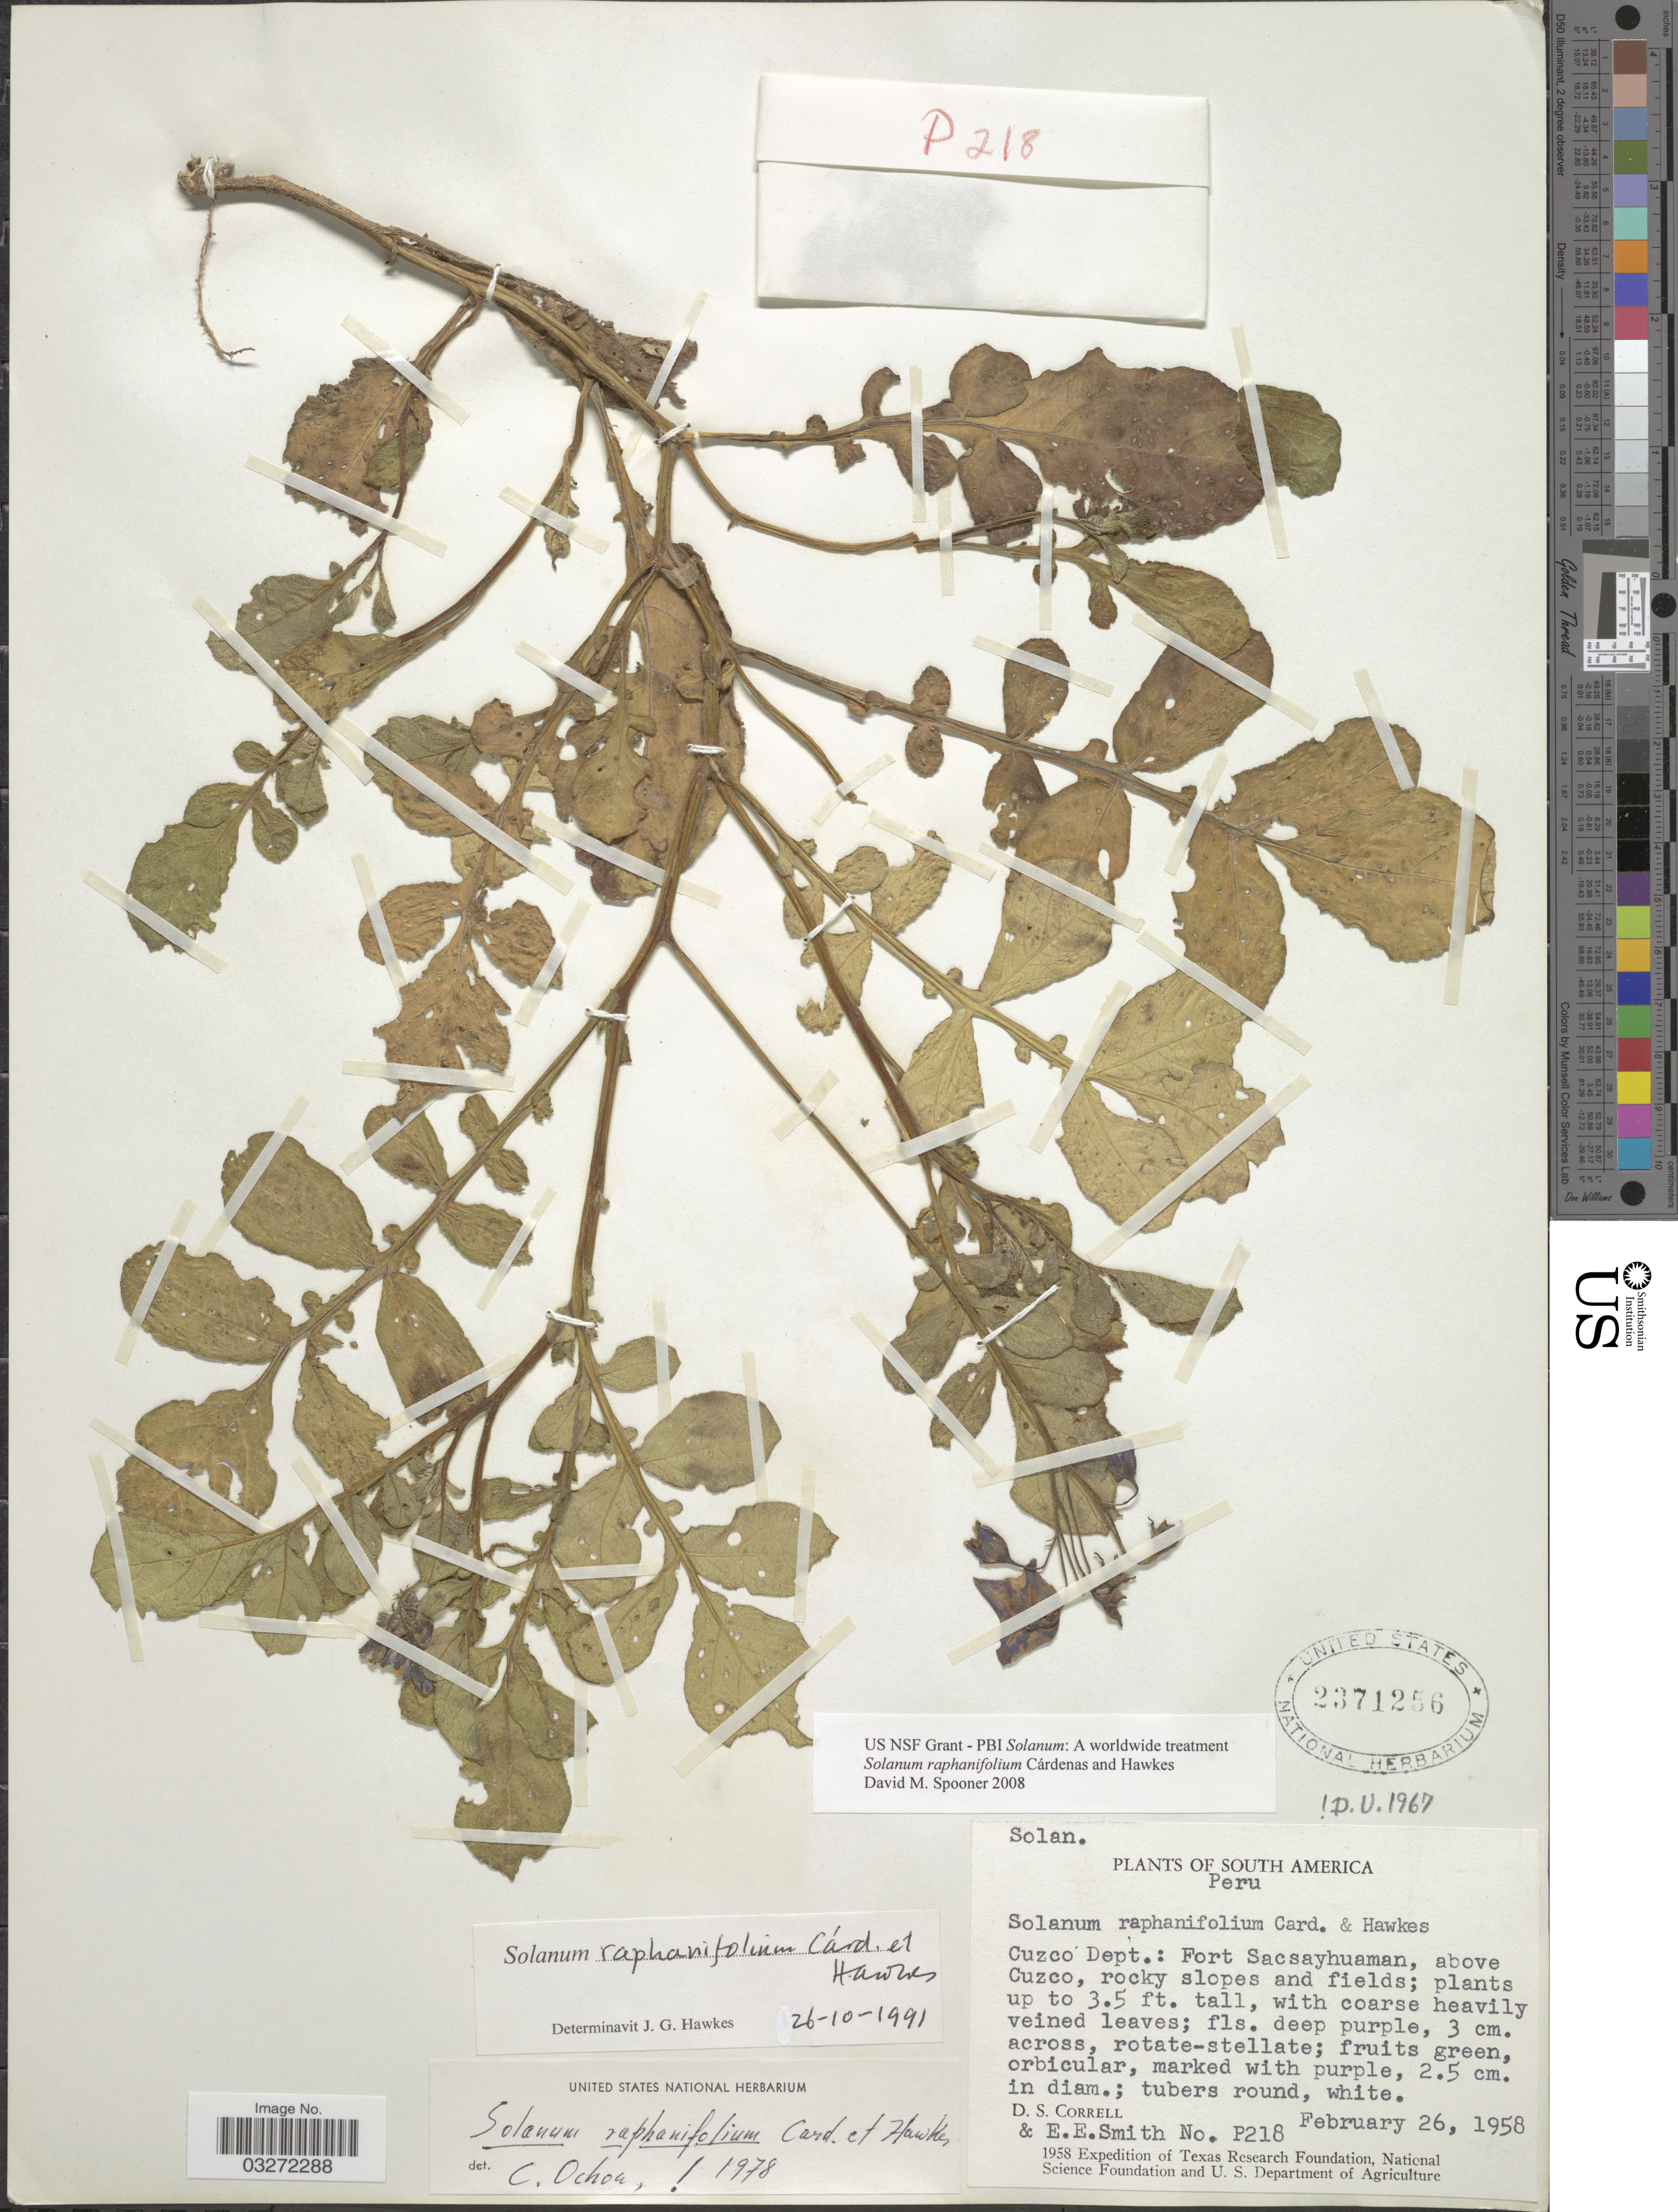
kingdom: Plantae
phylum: Tracheophyta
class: Magnoliopsida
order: Solanales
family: Solanaceae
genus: Solanum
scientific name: Solanum raphanifolium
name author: Cárdenas & Hawkes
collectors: D. S. Correll & E. E. Smith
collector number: P218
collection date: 1958-02-26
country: Peru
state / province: Cusco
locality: Cuzco Dept.: Fort Sacsayhuaman, above Cuzco.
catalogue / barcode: US 2371256